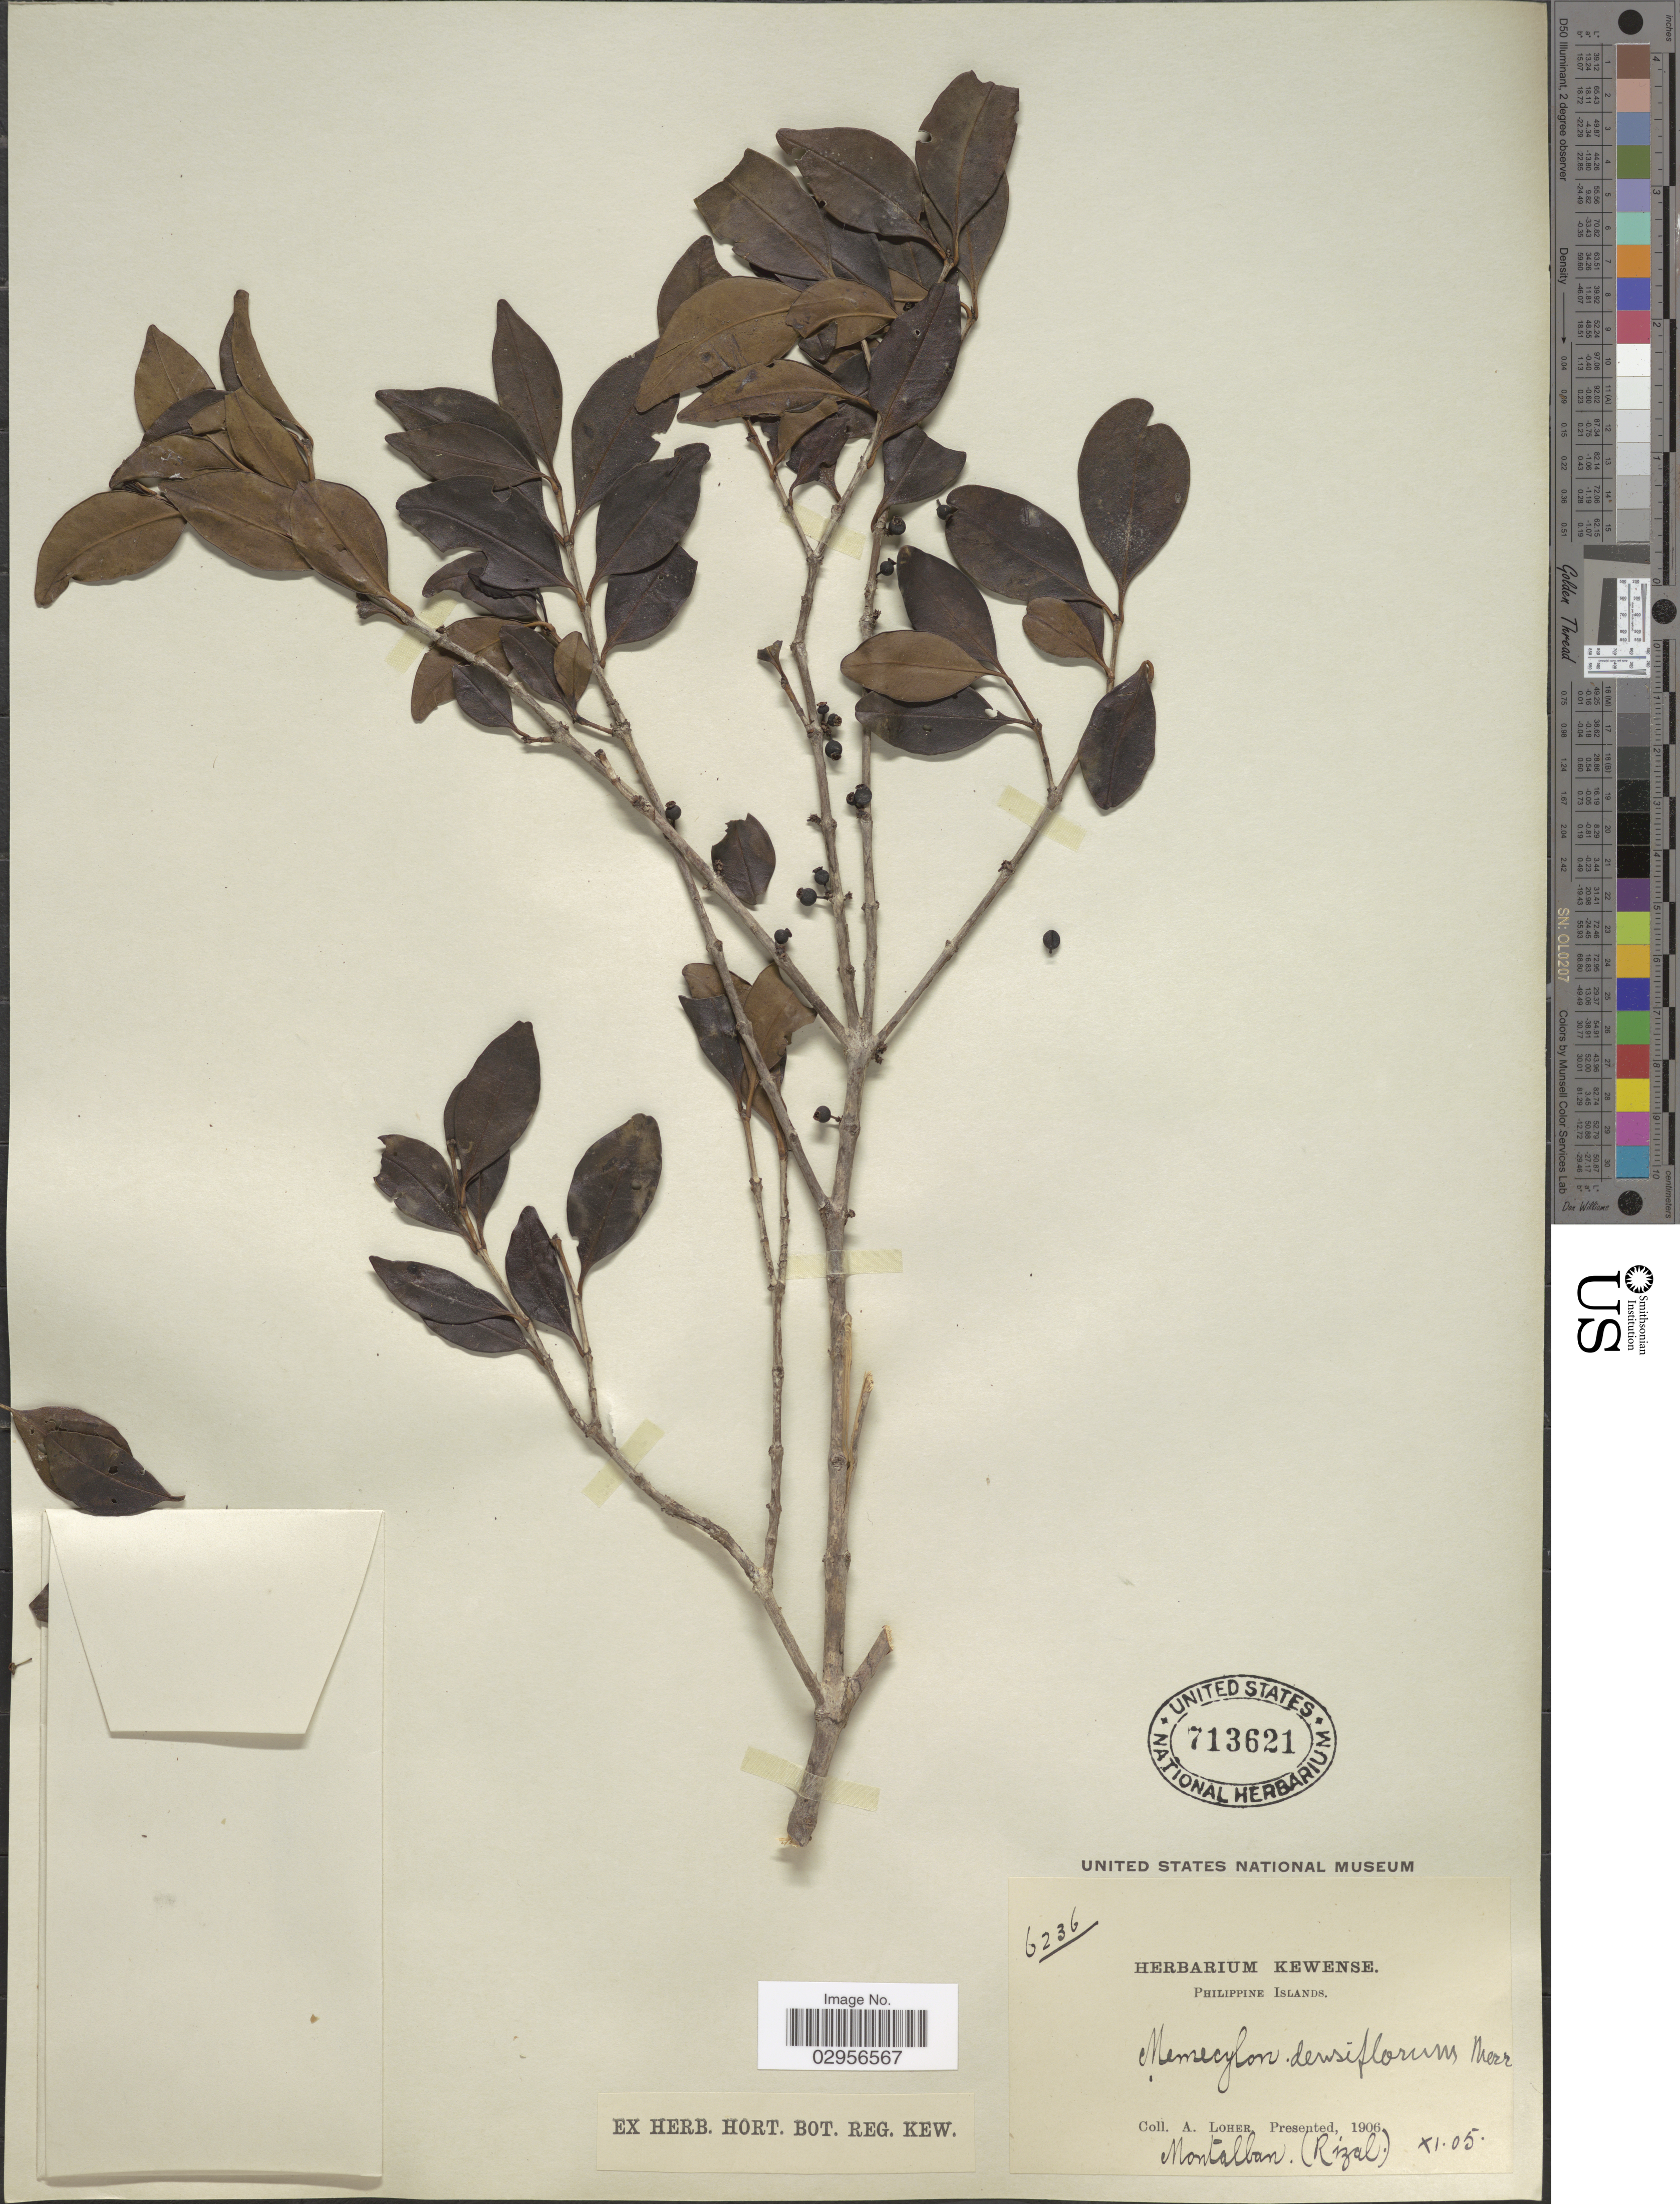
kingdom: Plantae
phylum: Tracheophyta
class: Magnoliopsida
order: Myrtales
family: Melastomataceae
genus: Memecylon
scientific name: Memecylon densiflorum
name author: Merr.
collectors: A. Loher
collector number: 6236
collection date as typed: Transcribed d/m/y: /11/5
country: Philippines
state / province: Calabarzon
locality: Montalban (Rizal).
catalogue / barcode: US 713621